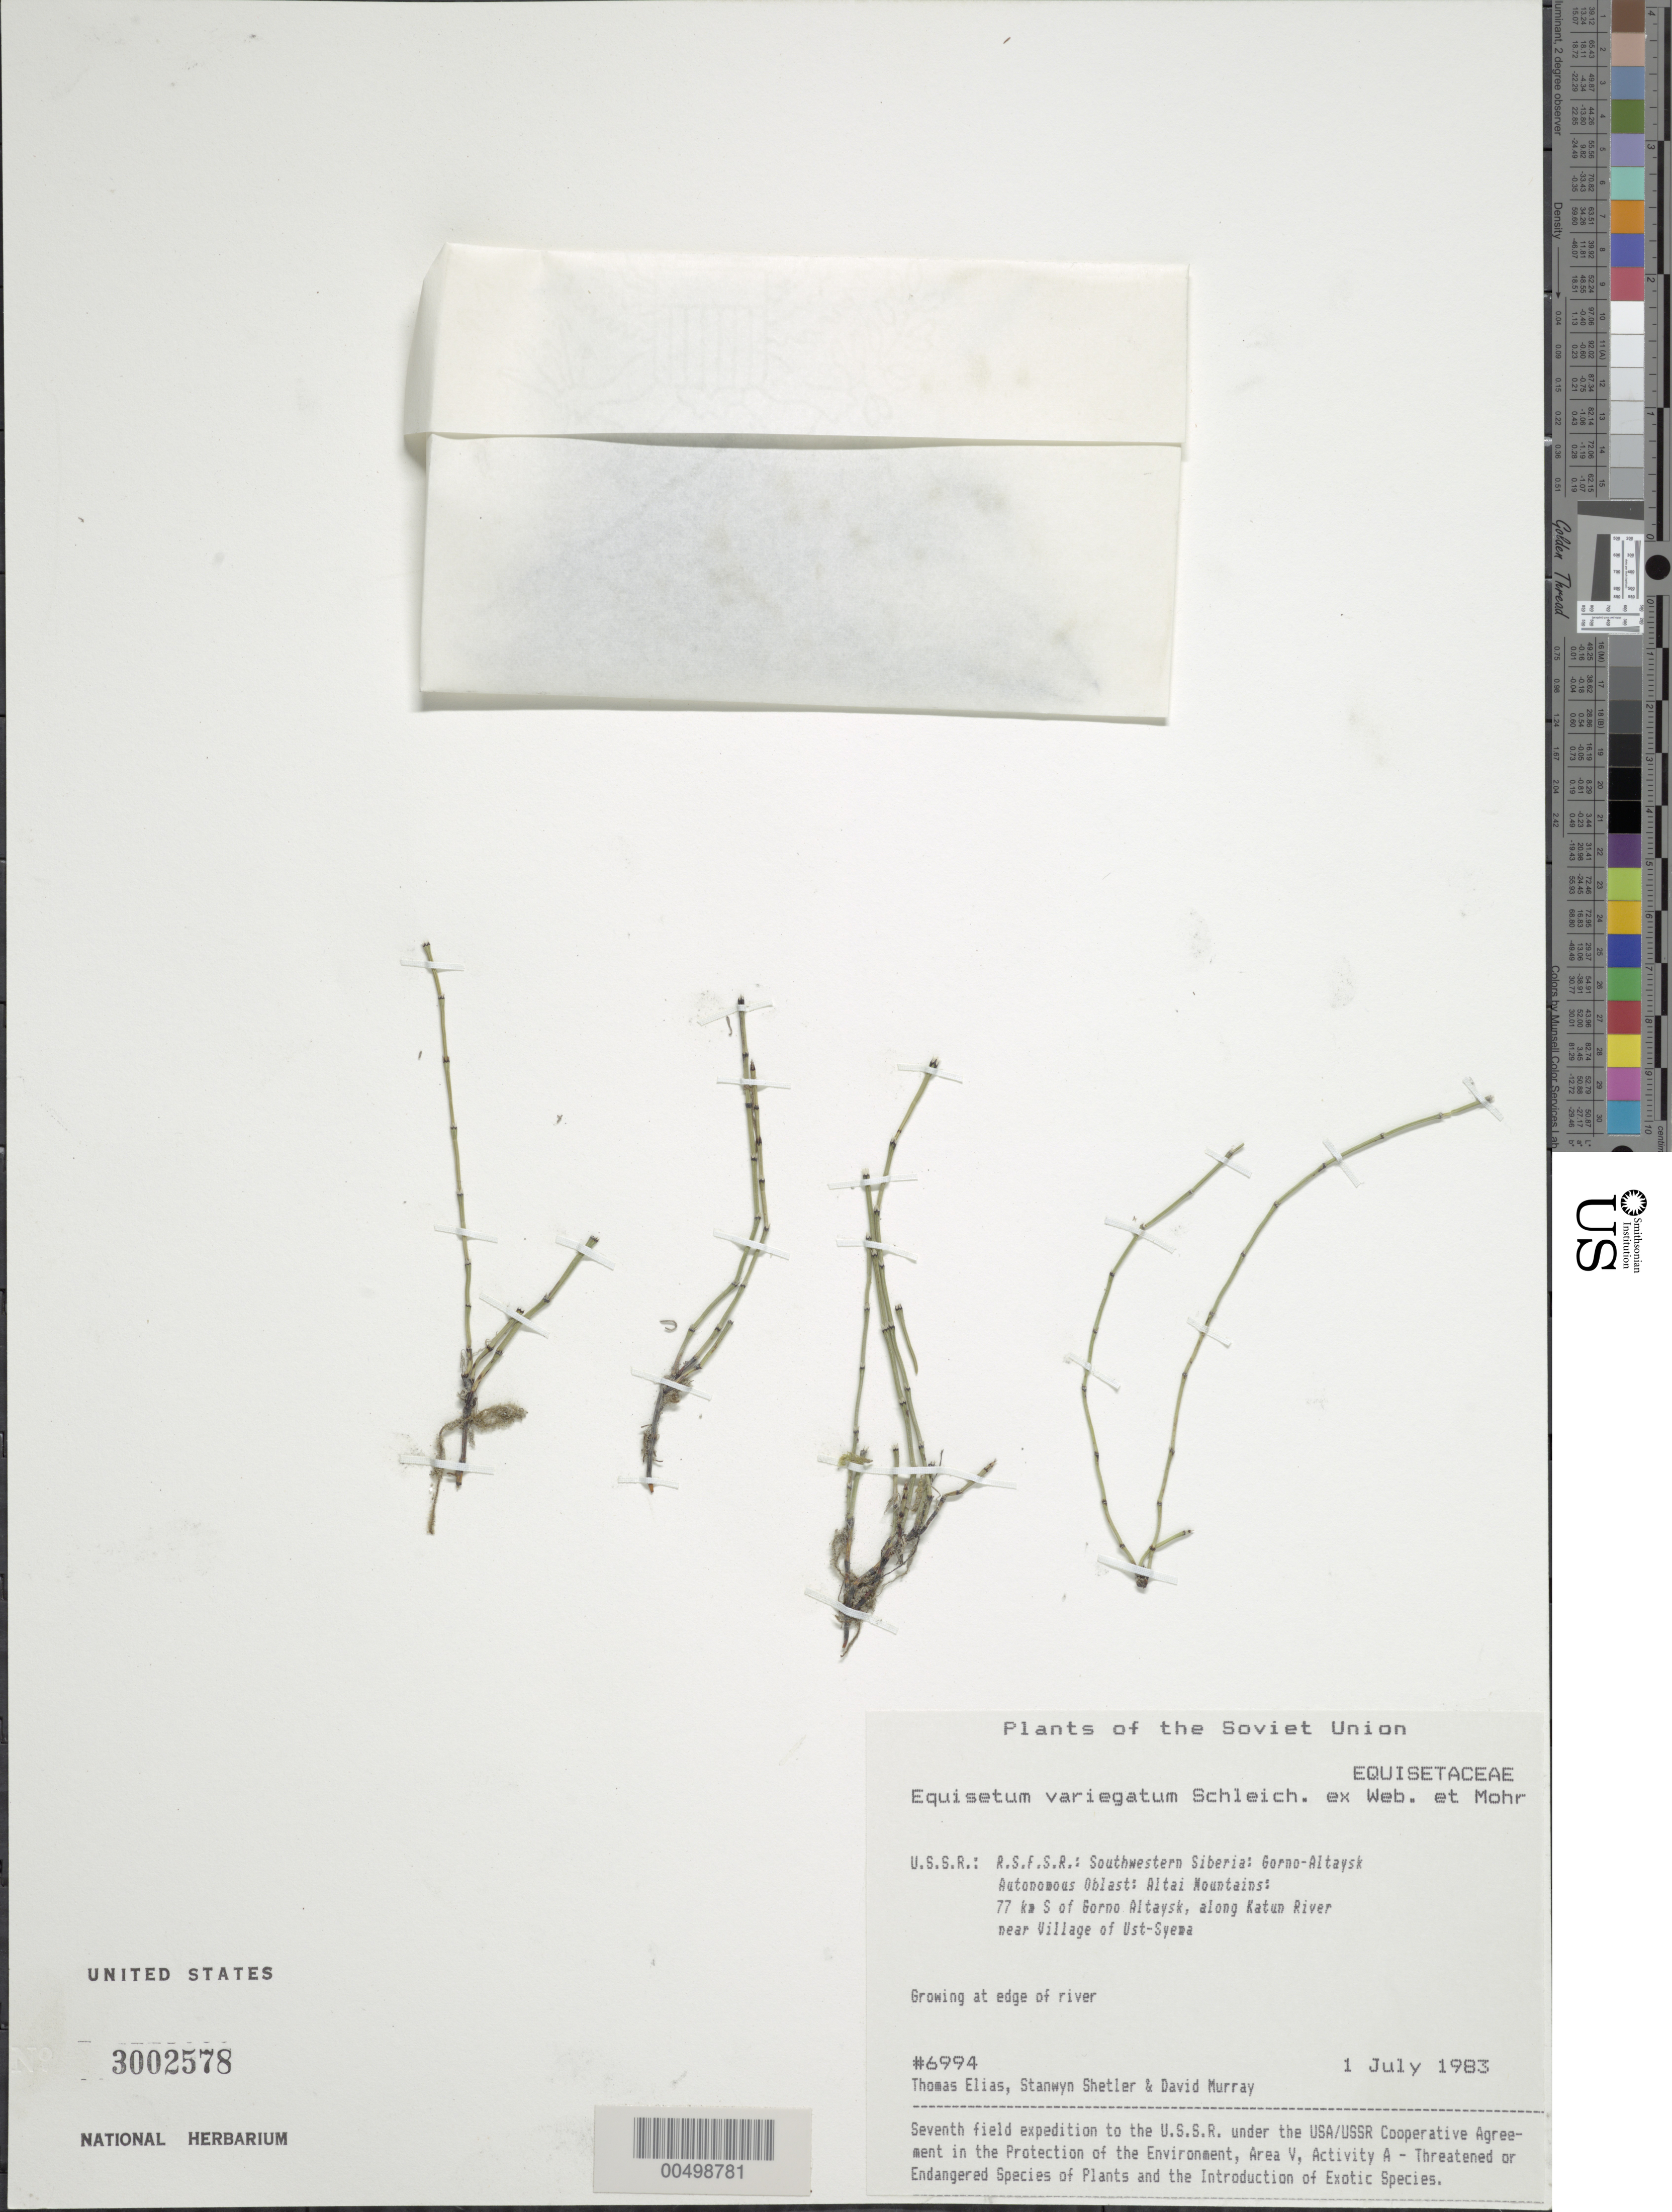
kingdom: Plantae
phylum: Tracheophyta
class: Polypodiopsida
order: Equisetales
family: Equisetaceae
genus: Equisetum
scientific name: Equisetum variegatum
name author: Schleich. ex F. Weber & D. Mohr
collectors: T. Elias, S. Shetler & D. F. Murray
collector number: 6994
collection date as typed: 01 Jul 1983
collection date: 1983-07-01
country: Russian Federation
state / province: Altai Republic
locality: Altai Mountains, 77 km S of Gorno-Altaysk, along Katun River near Village of Ust-Syema [Sema]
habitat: growing at edge of river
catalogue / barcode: US 3002578